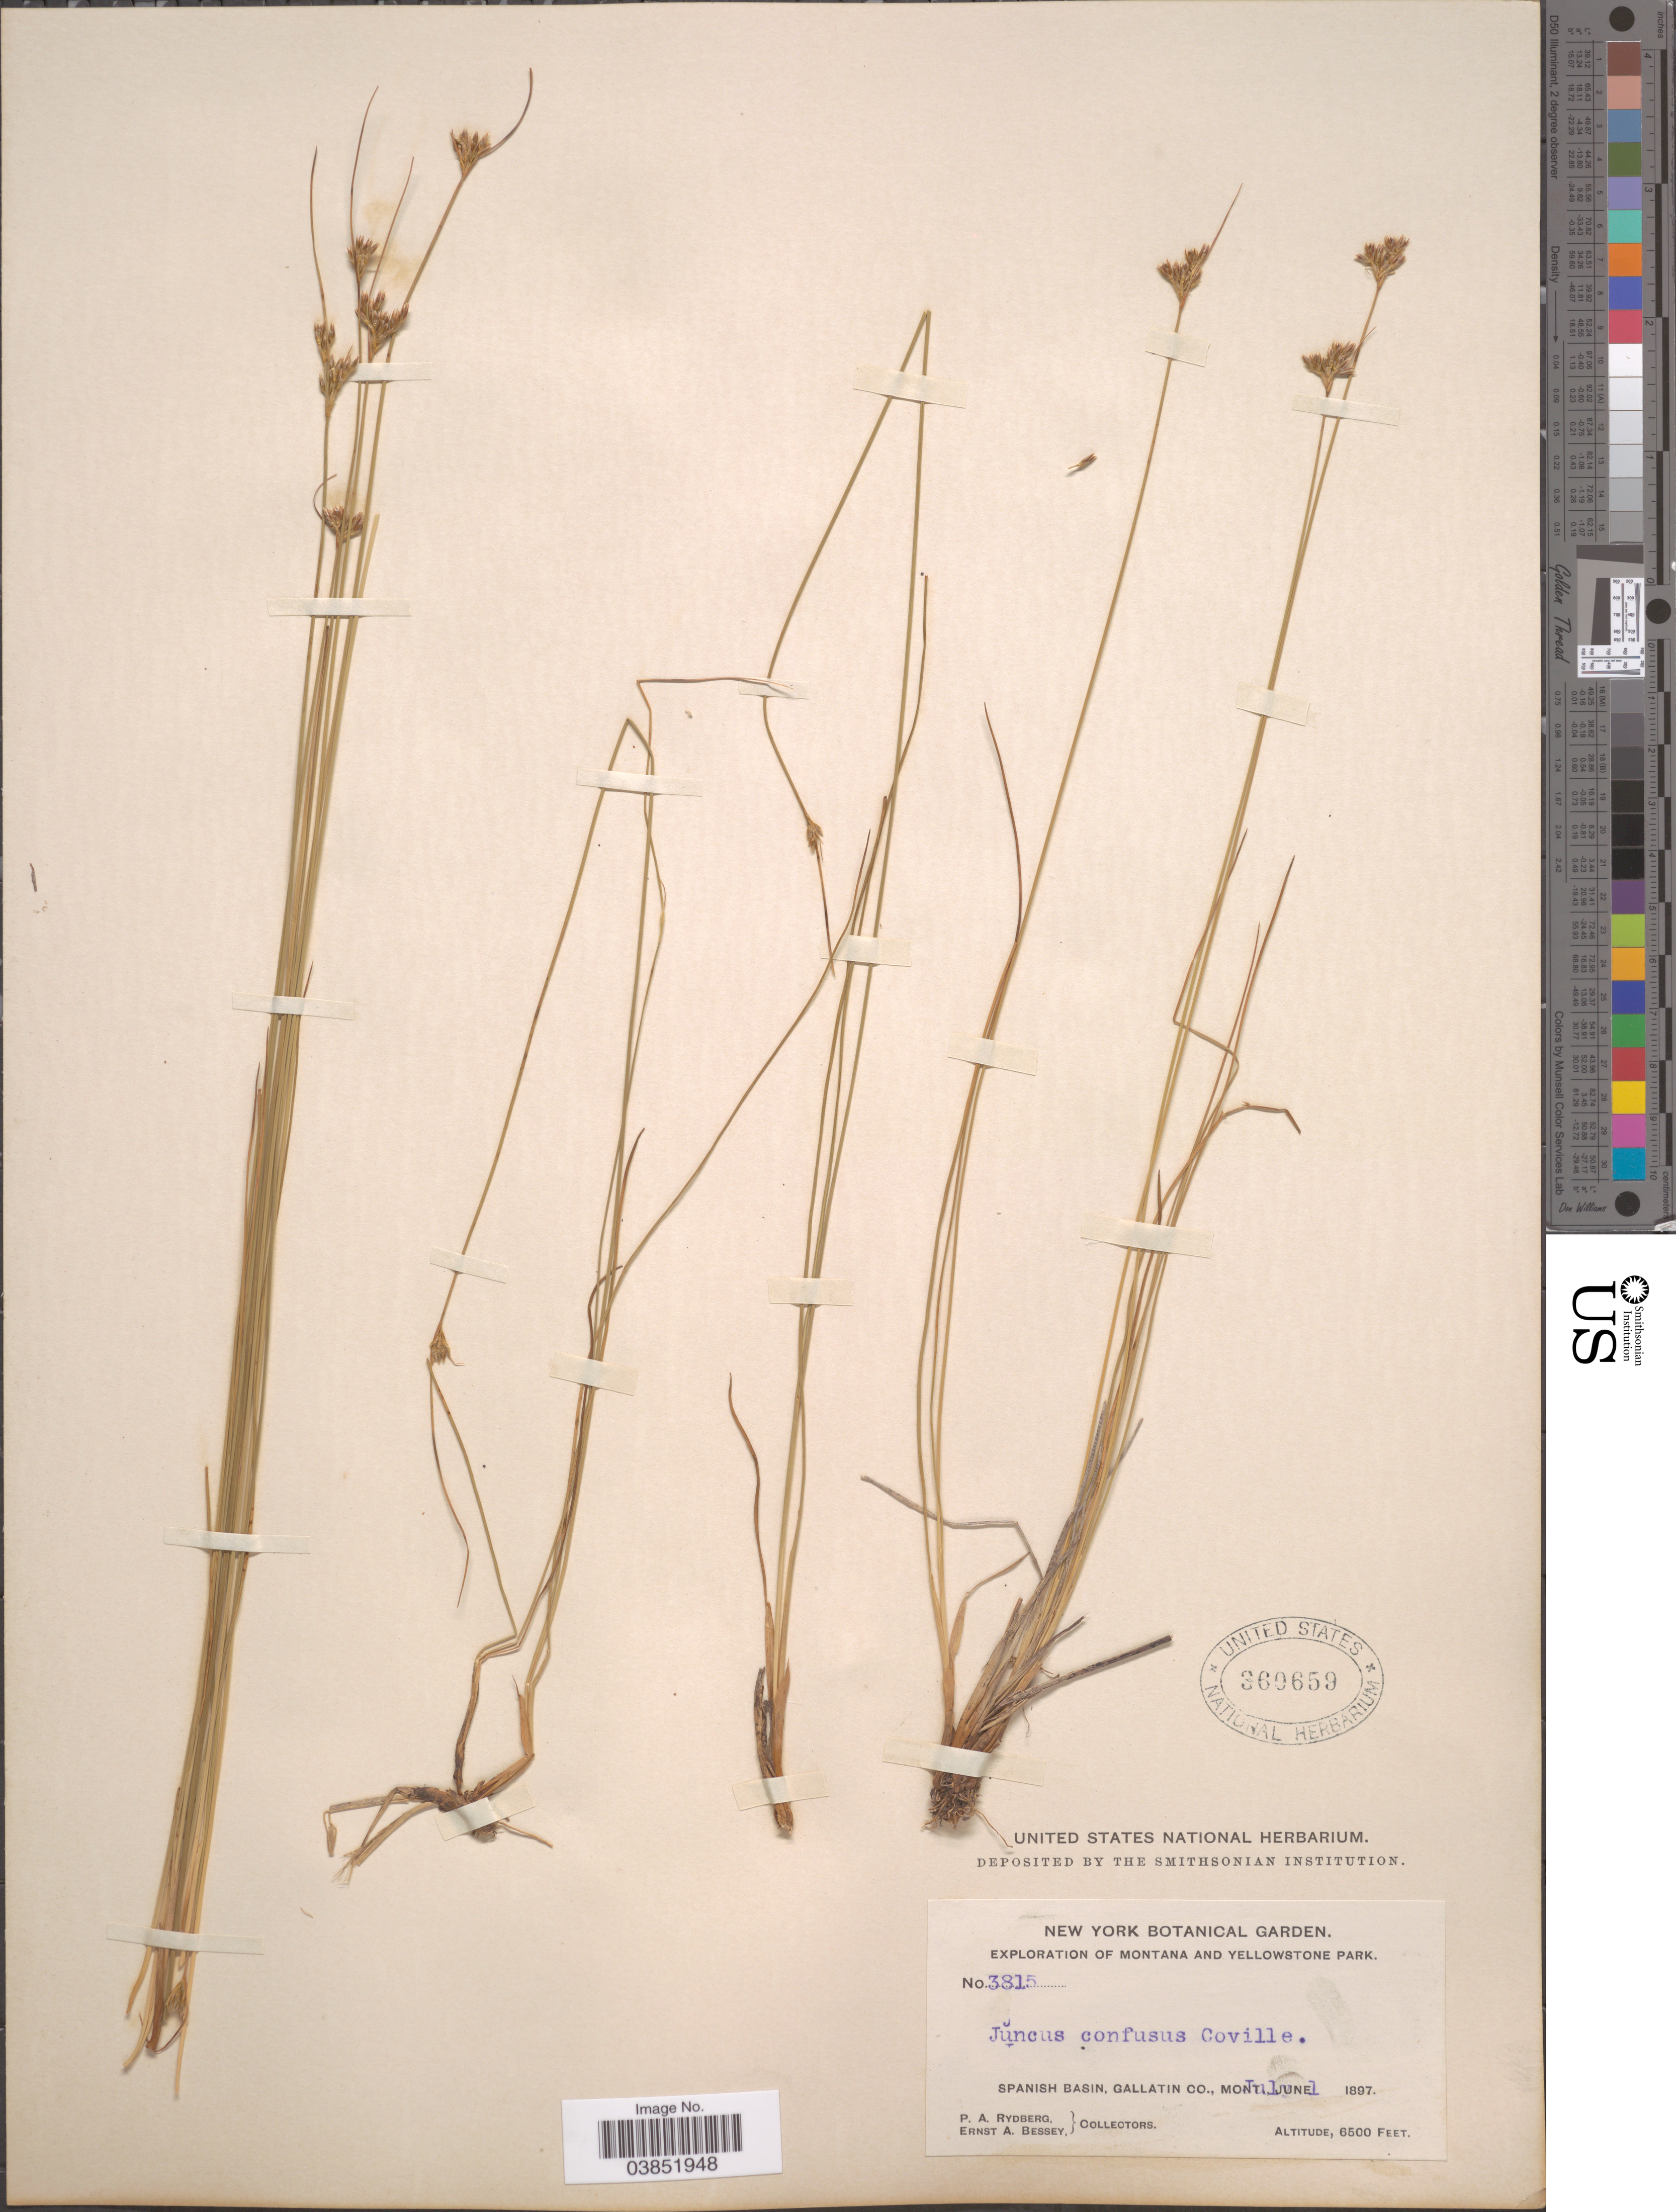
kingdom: Plantae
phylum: Tracheophyta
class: Liliopsida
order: Poales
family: Juncaceae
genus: Juncus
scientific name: Juncus confusus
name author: Coville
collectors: P. A. Rydberg & E. A. Bessey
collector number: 3815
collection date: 1897-07-01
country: United States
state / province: Montana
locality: Of Montana and Yellowstone Park. Spanish Basin, Gallatin Co.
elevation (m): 1981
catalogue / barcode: US 360659